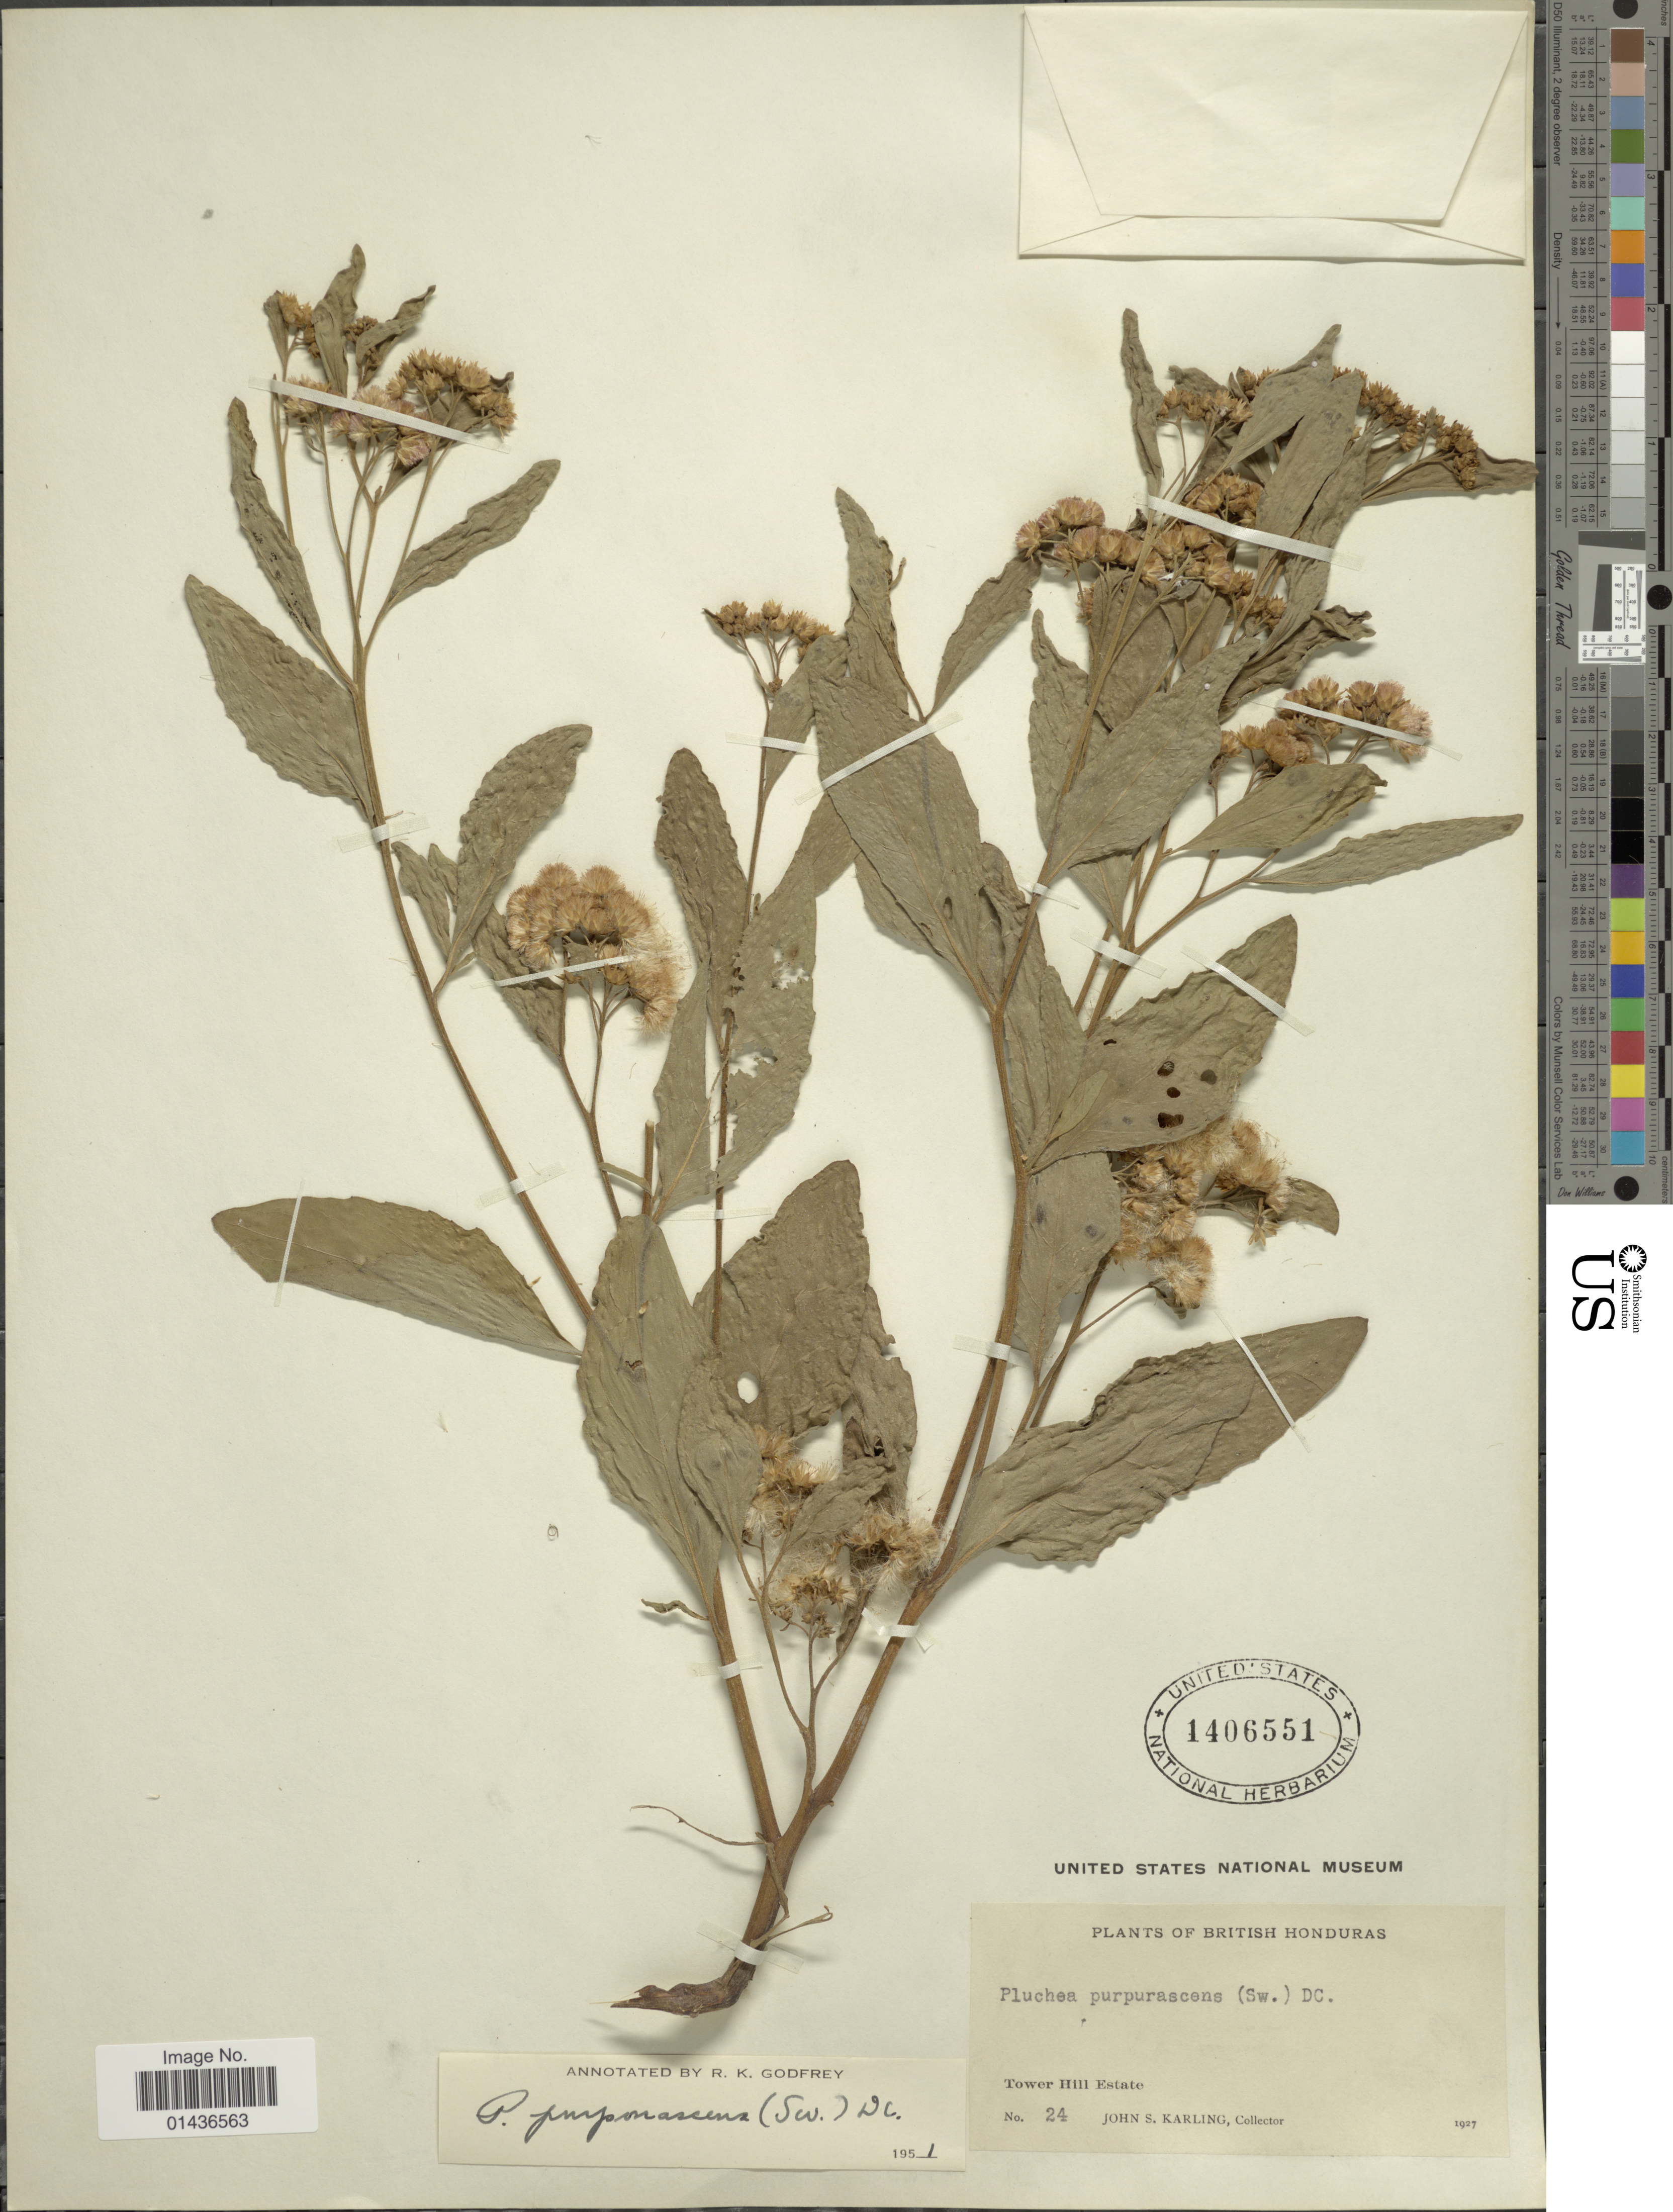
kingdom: Plantae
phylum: Tracheophyta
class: Magnoliopsida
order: Asterales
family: Asteraceae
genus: Pluchea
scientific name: Pluchea odorata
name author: (L.) Cass.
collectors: J. Karling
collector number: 24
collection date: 1927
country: Belize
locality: British Honduras, Tower Hill Estate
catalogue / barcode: US 1406551